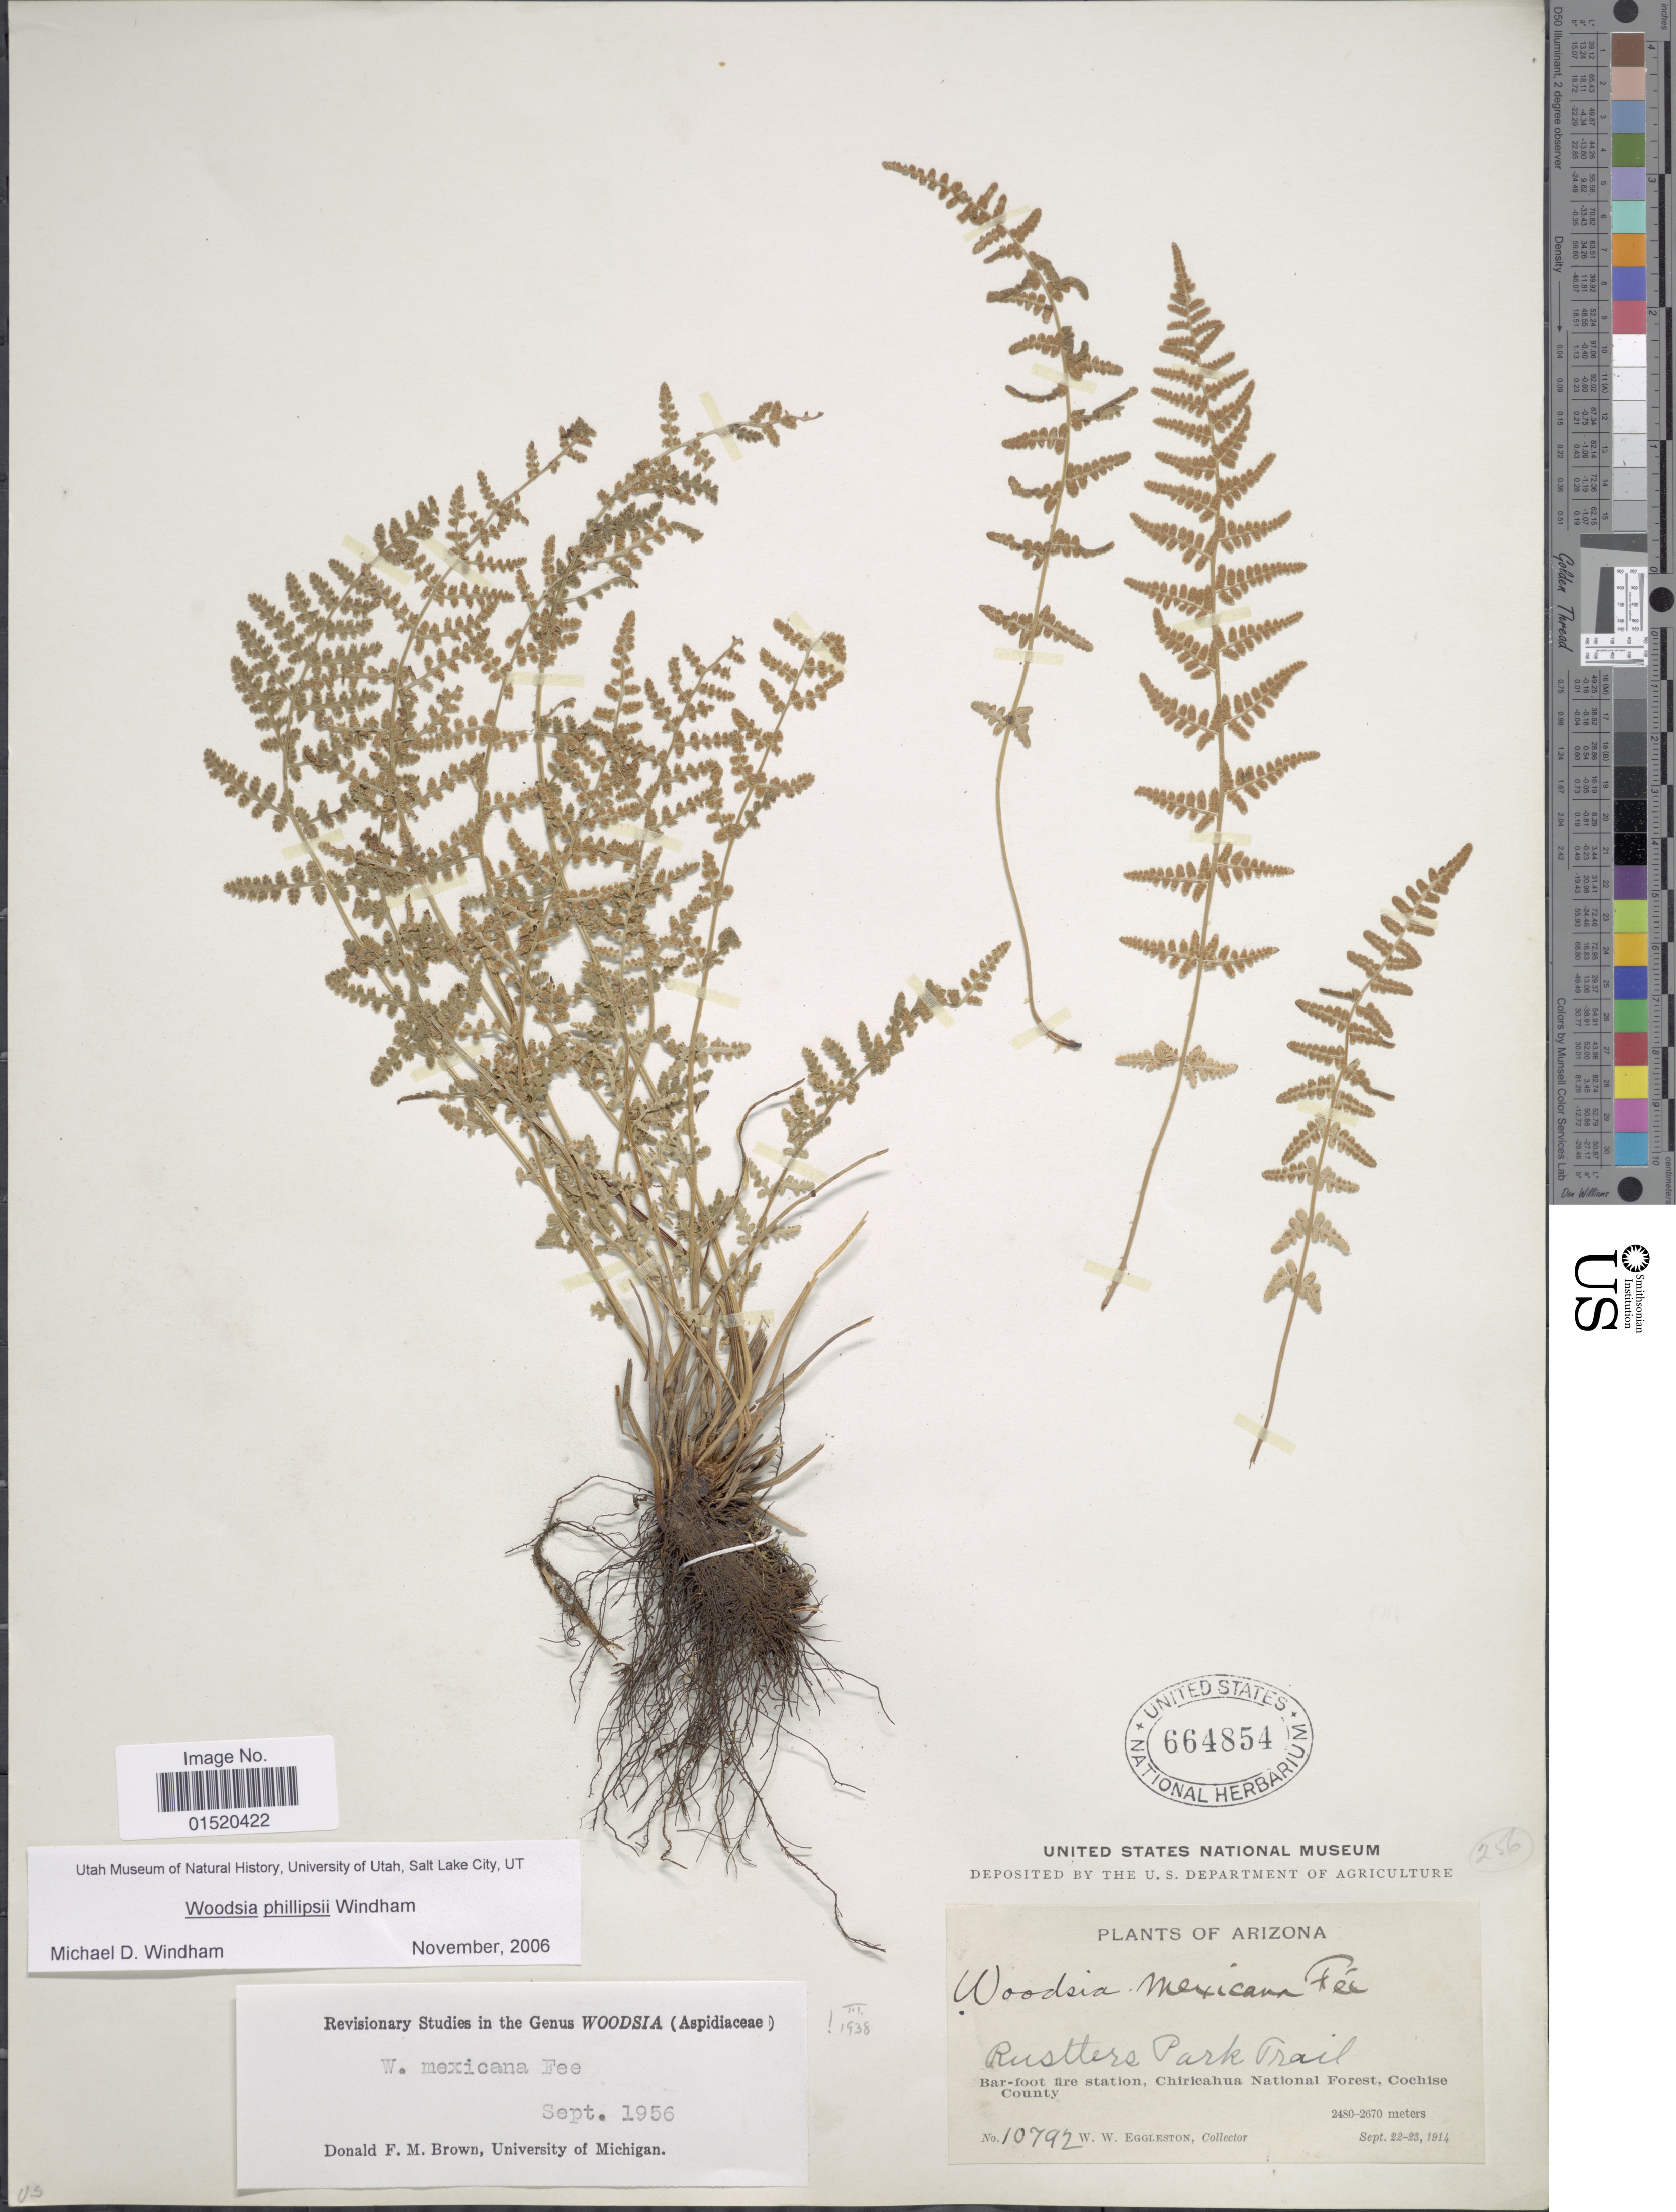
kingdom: Plantae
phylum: Tracheophyta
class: Polypodiopsida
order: Polypodiales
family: Woodsiaceae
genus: Woodsia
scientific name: Woodsia phillipsii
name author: Windham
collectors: W. W. Eggleston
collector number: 10792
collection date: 1914-09-22/1914-09-23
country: United States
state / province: Arizona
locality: Rusttero Park Trail, Bar-foot Station, Chiricahua National Forest, Cochise County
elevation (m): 2480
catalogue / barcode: US 664854